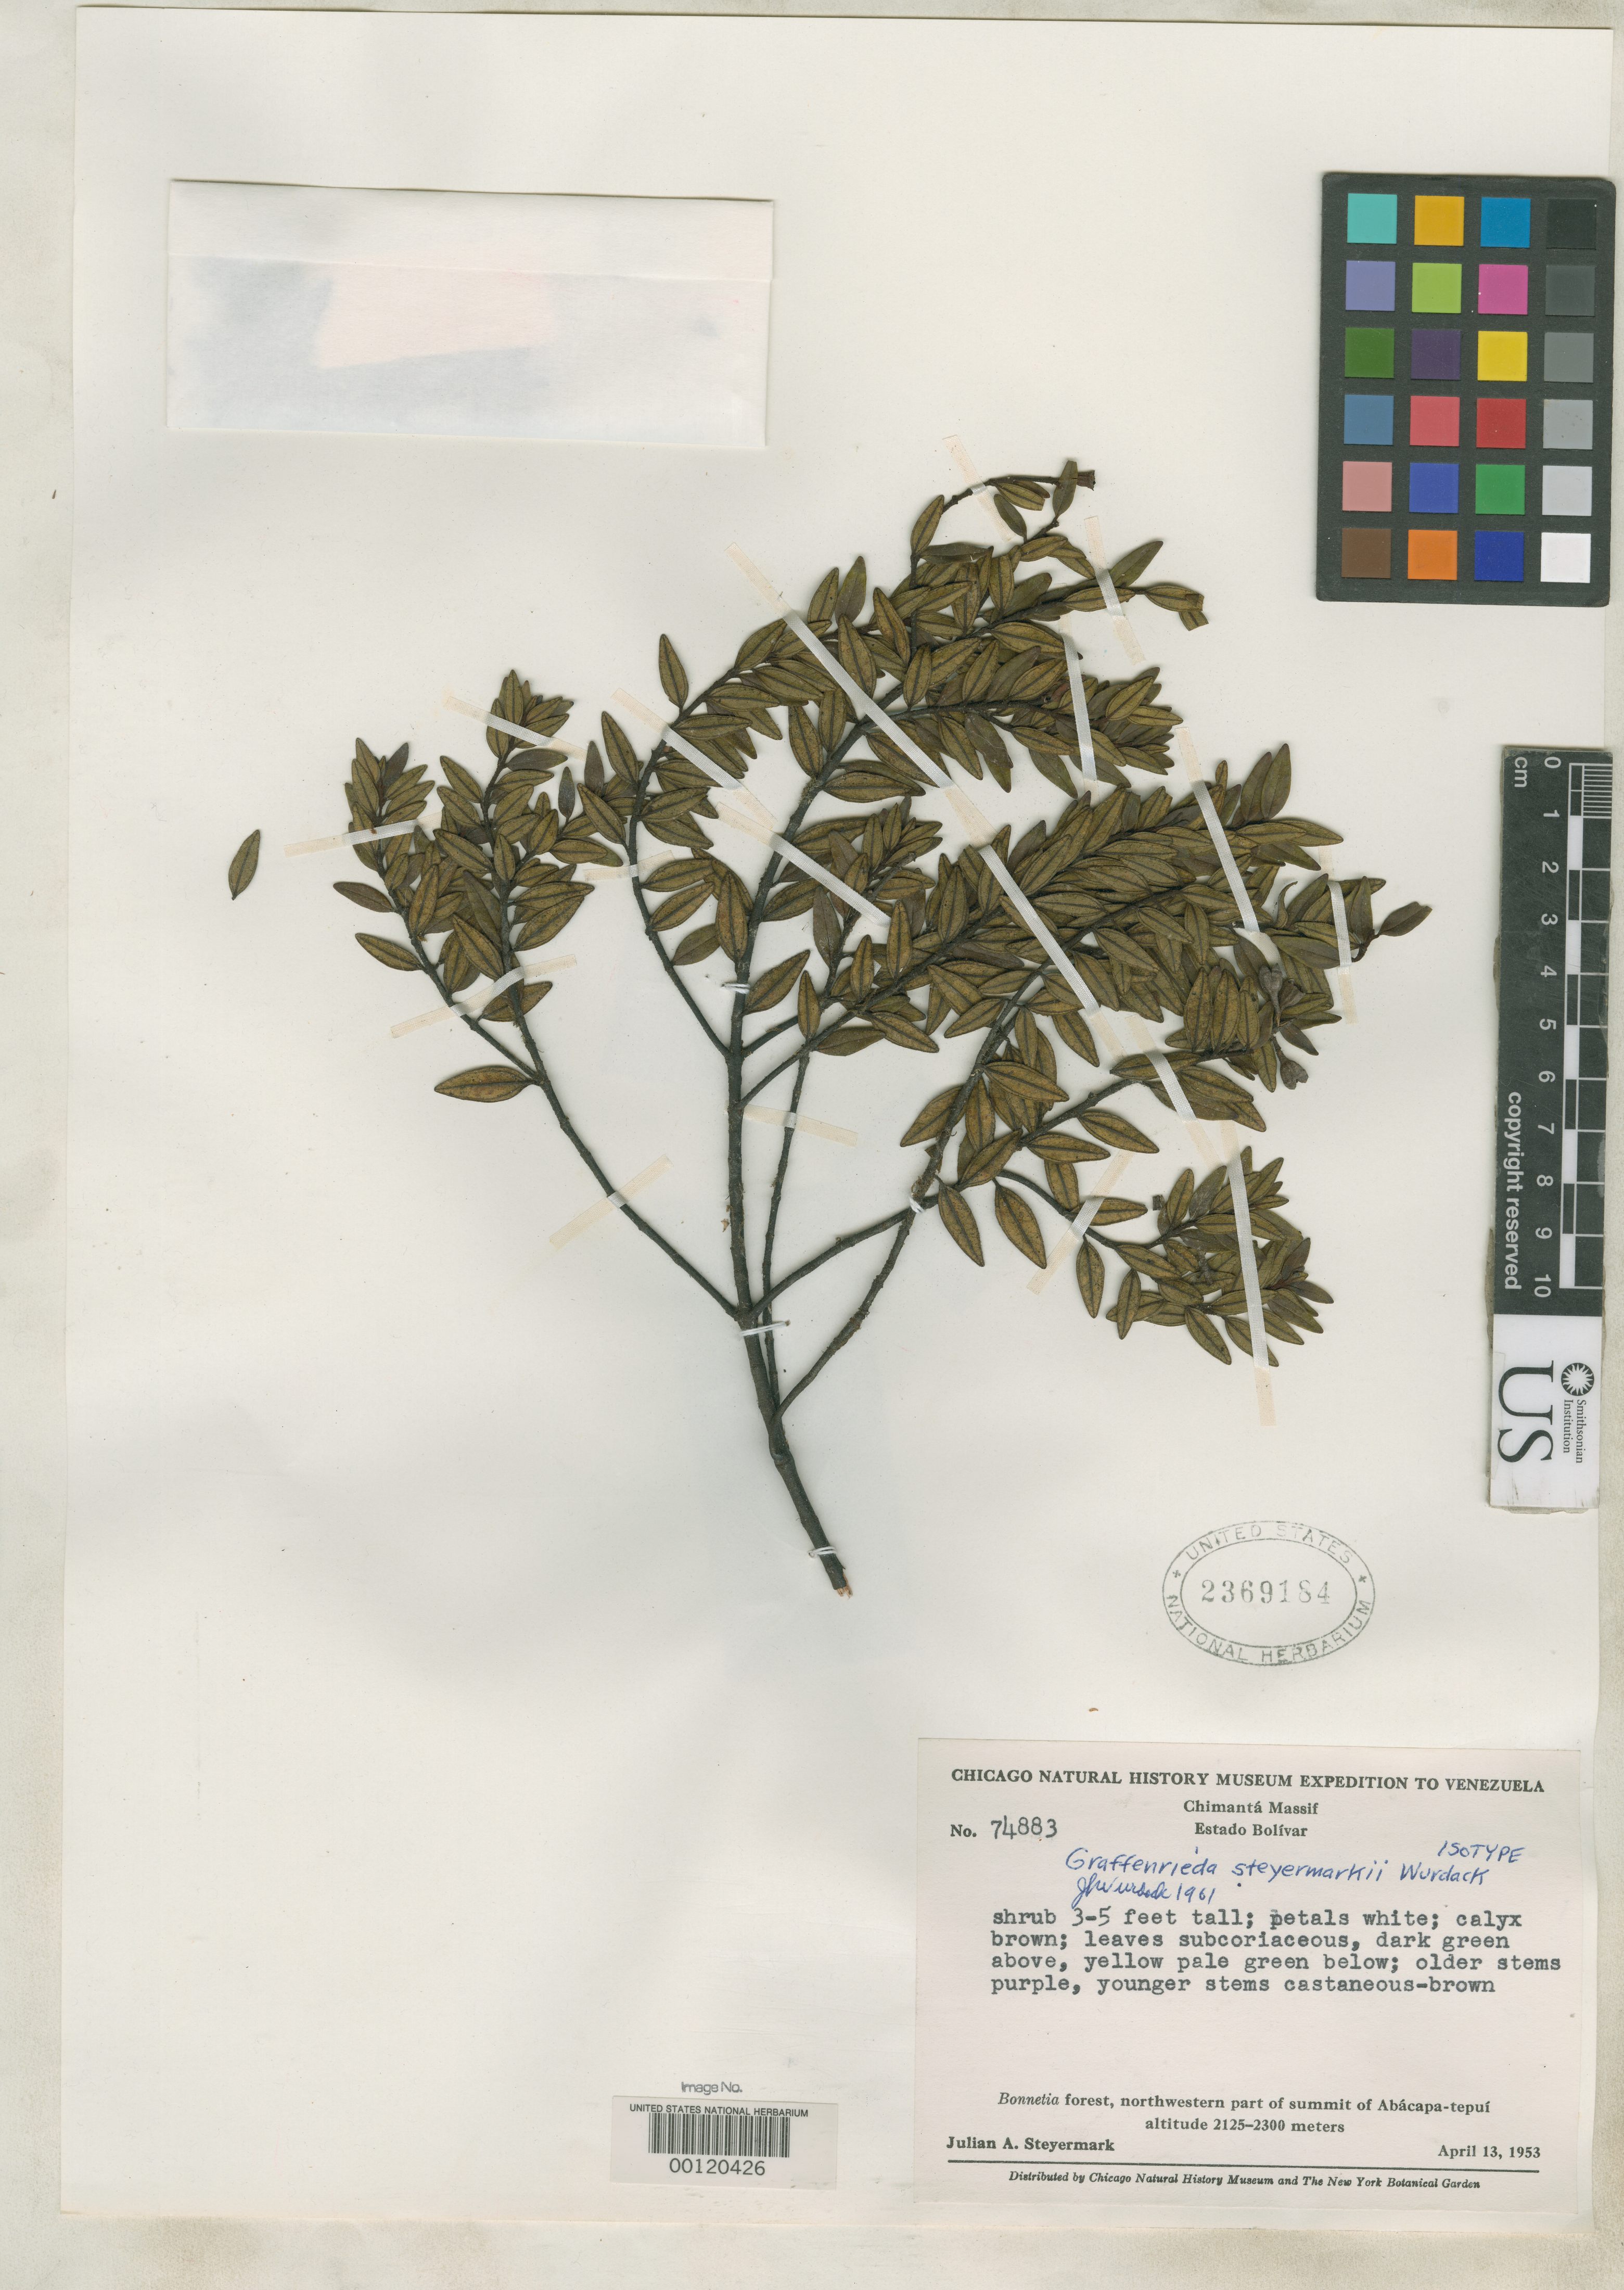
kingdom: Plantae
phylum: Tracheophyta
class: Magnoliopsida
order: Myrtales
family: Melastomataceae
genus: Graffenrieda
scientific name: Graffenrieda steyermarkii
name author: Wurdack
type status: Isotype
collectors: J. Steyermark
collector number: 74883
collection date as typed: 13 Apr 1953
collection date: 1953-04-13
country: Venezuela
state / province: Bolivar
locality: Abacapa-Tepui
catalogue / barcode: US 2369184